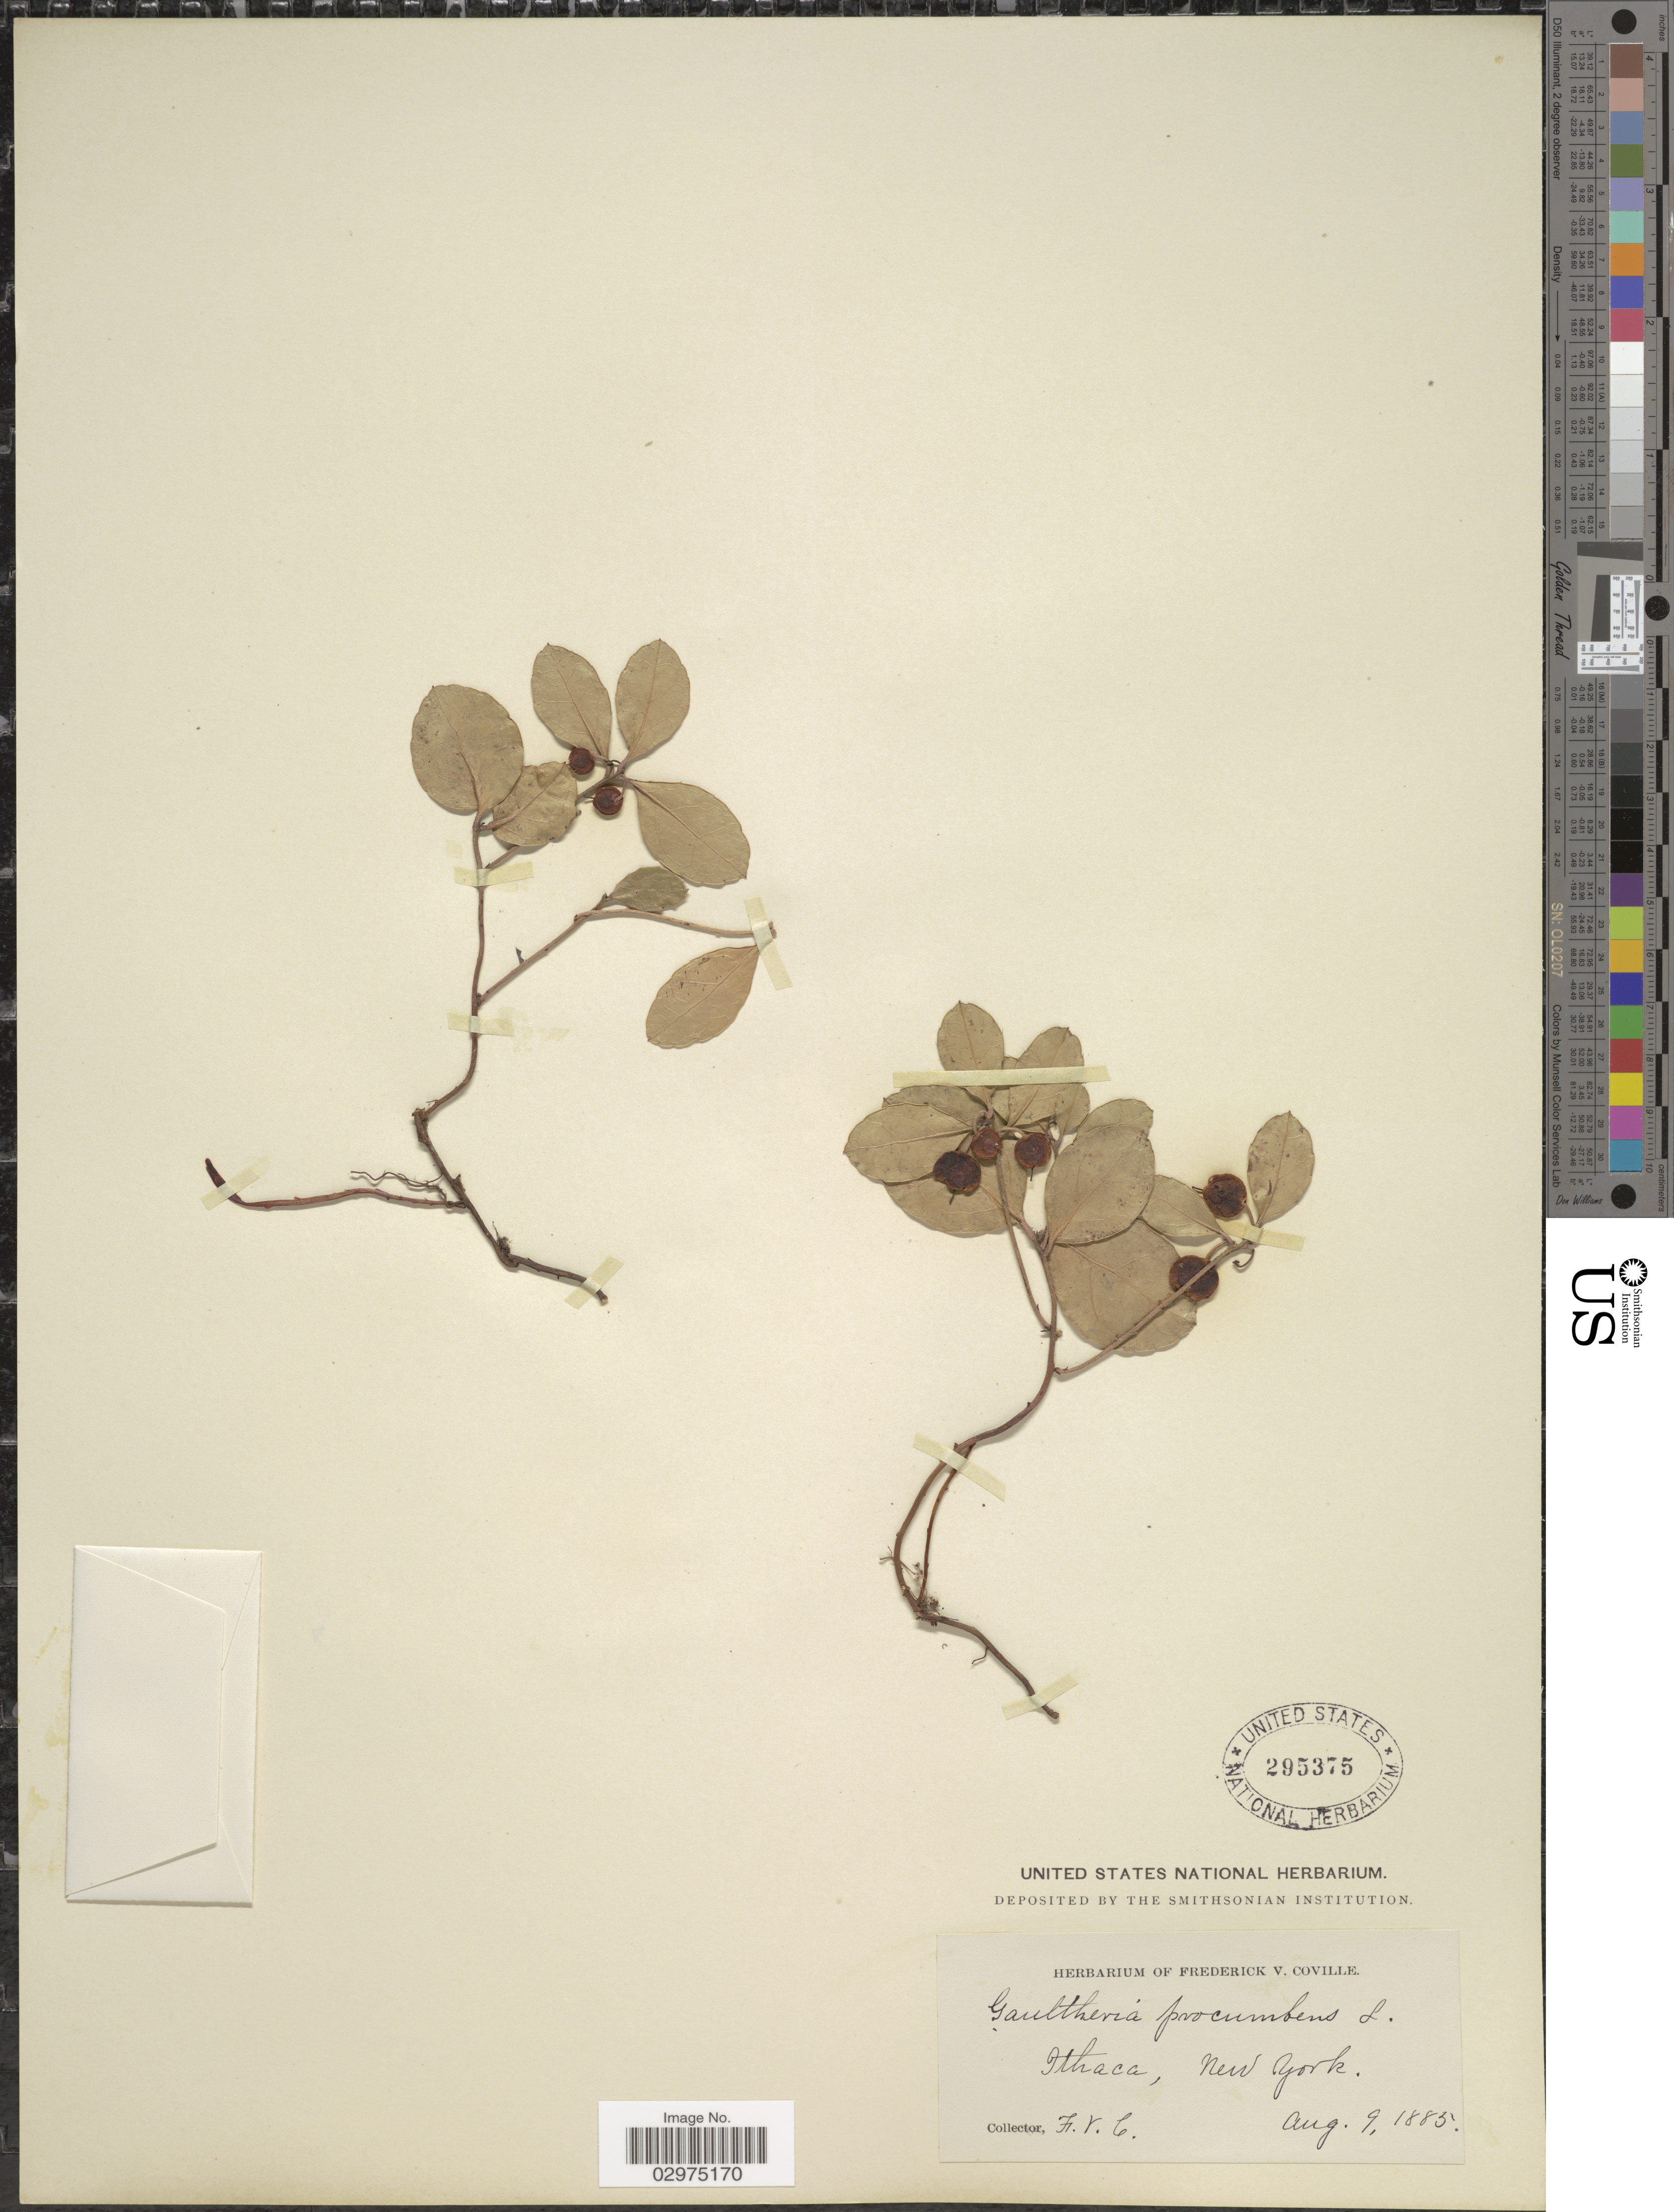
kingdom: Plantae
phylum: Tracheophyta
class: Magnoliopsida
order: Ericales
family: Ericaceae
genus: Gaultheria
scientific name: Gaultheria procumbens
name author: L.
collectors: F. V. Coville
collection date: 1885-08-09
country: United States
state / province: New York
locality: Ithaca.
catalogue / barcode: US 295375